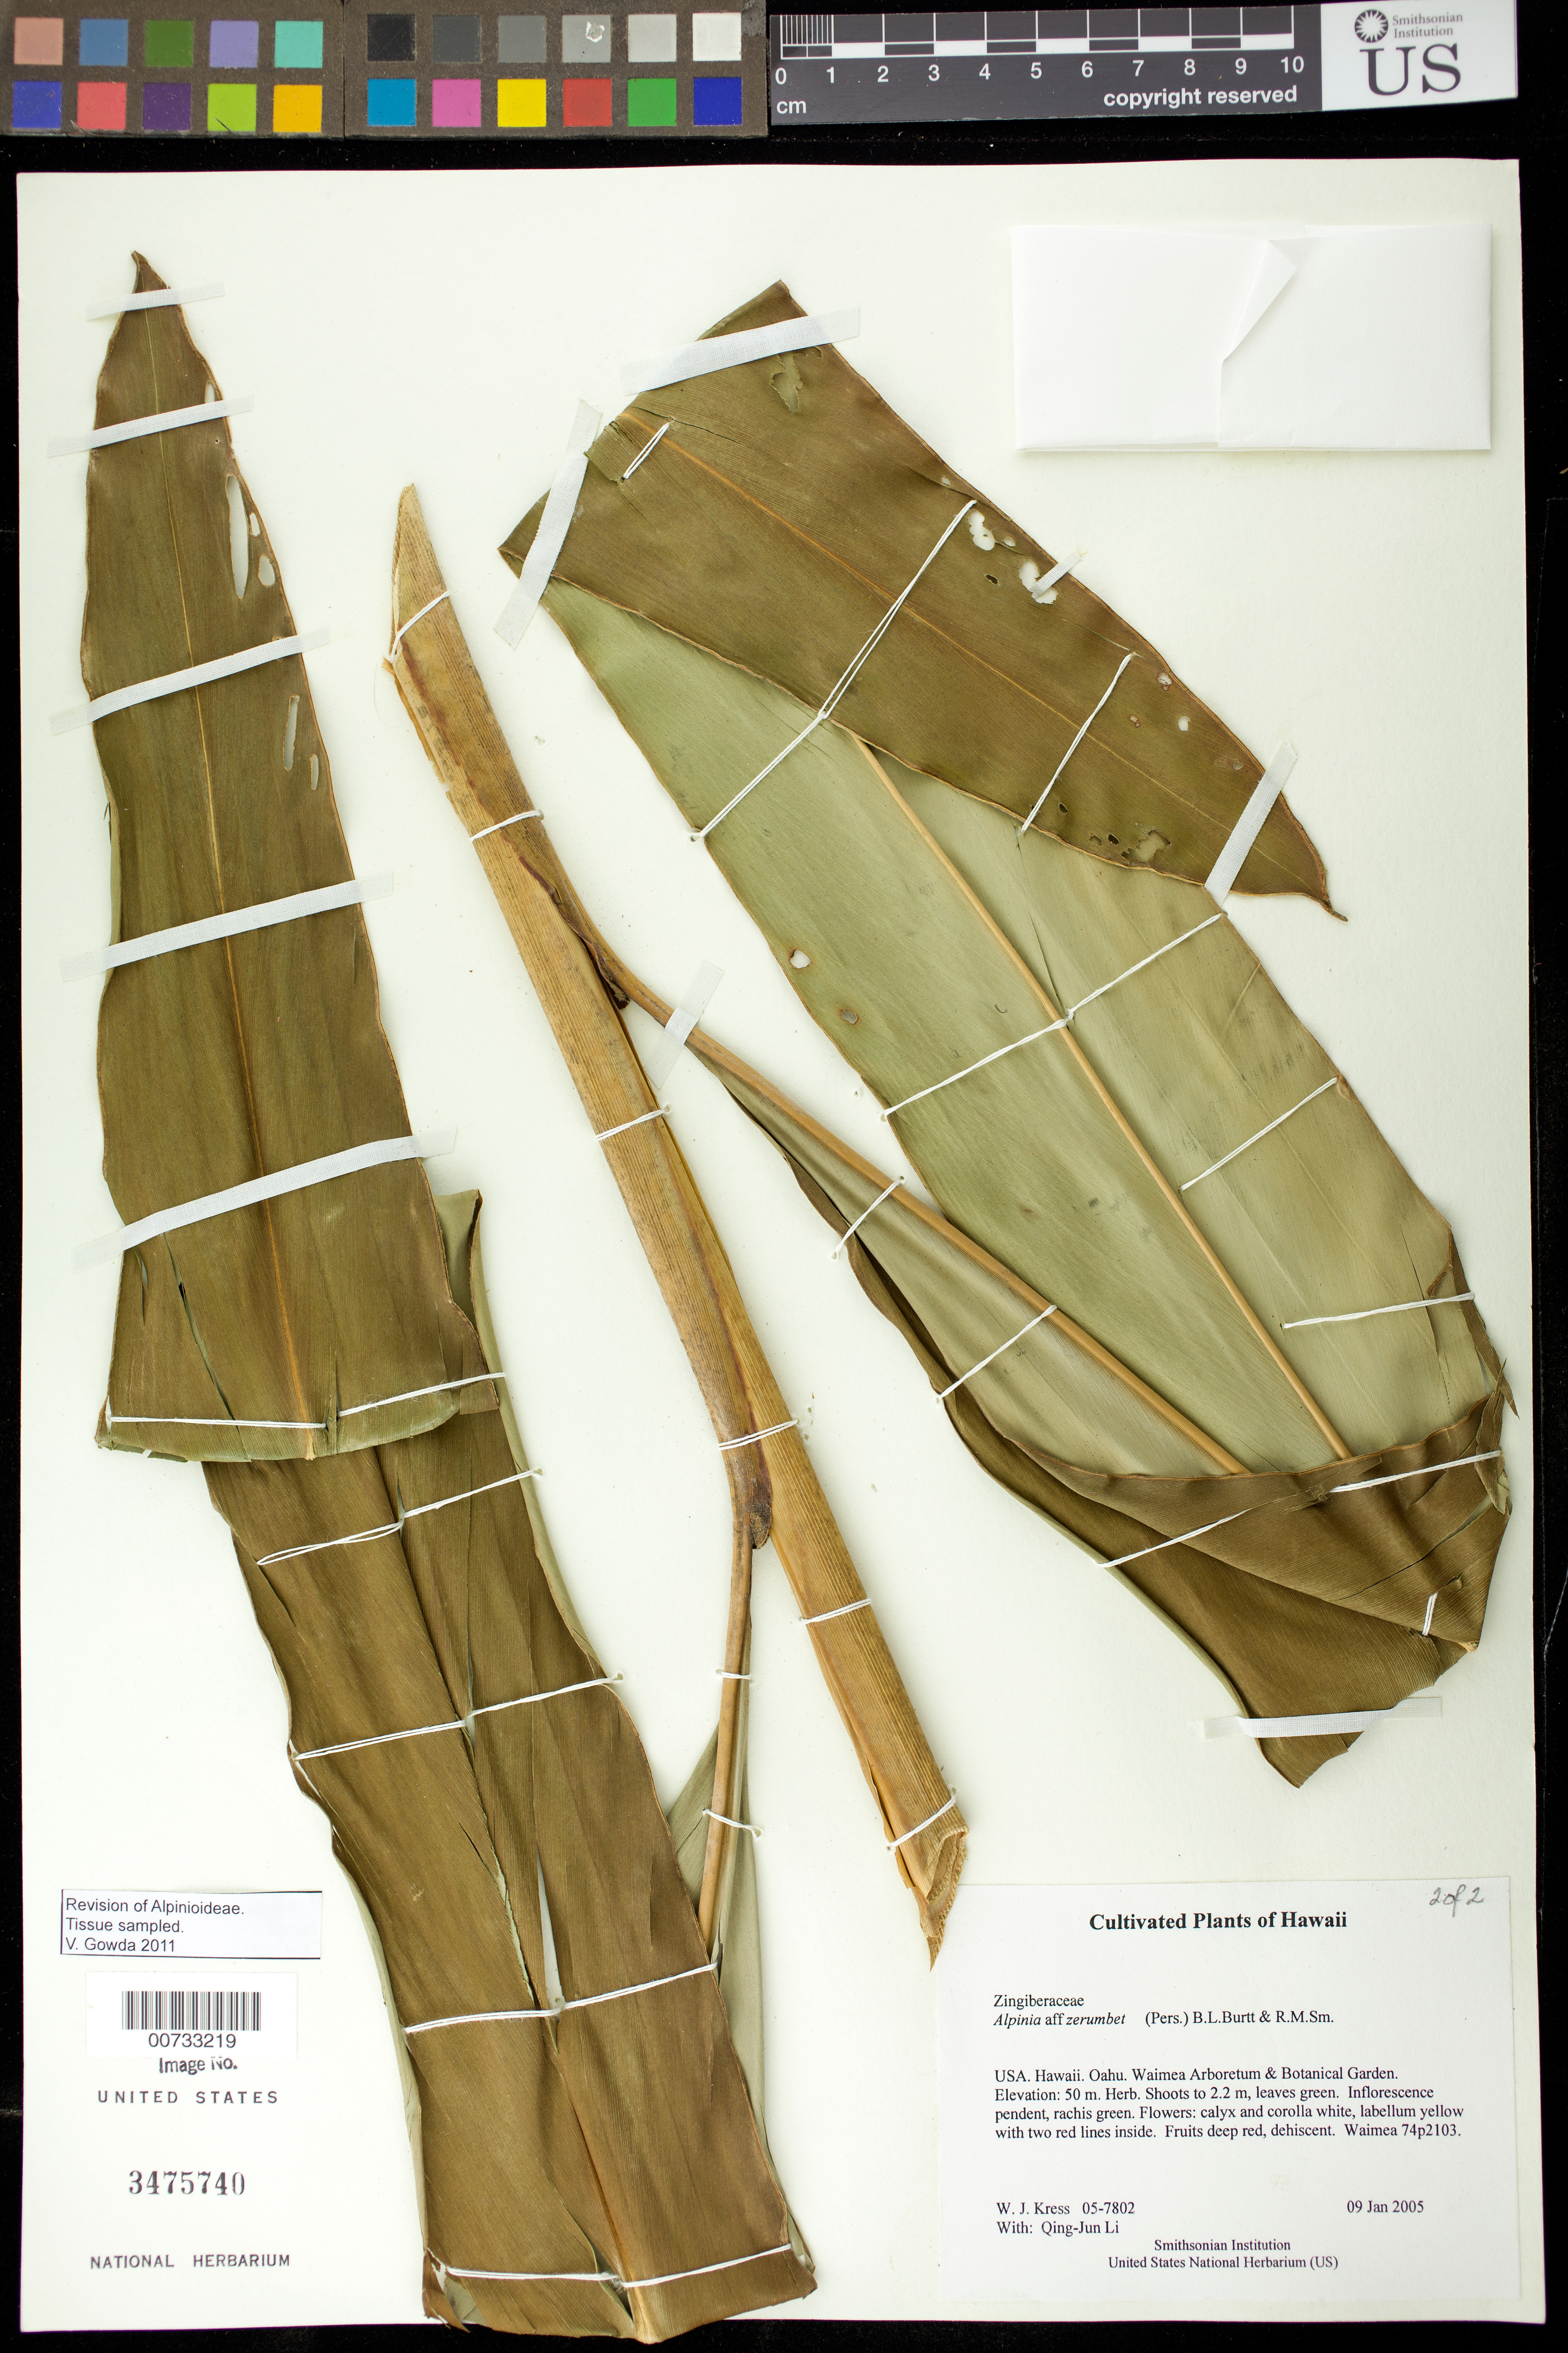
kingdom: Plantae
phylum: Tracheophyta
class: Liliopsida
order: Zingiberales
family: Zingiberaceae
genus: Alpinia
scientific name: Alpinia zerumbet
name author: (Pers.) B.L. Burtt & R.M. Sm.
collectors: W. J. Kress & Q. J. Li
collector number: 05-7802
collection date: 2005-01-09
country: United States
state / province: Hawaii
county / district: Kauai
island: Oahu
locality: Waimea Arboretum and Botanical Garden, Haleiwa.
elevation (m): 50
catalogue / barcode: US 3475740